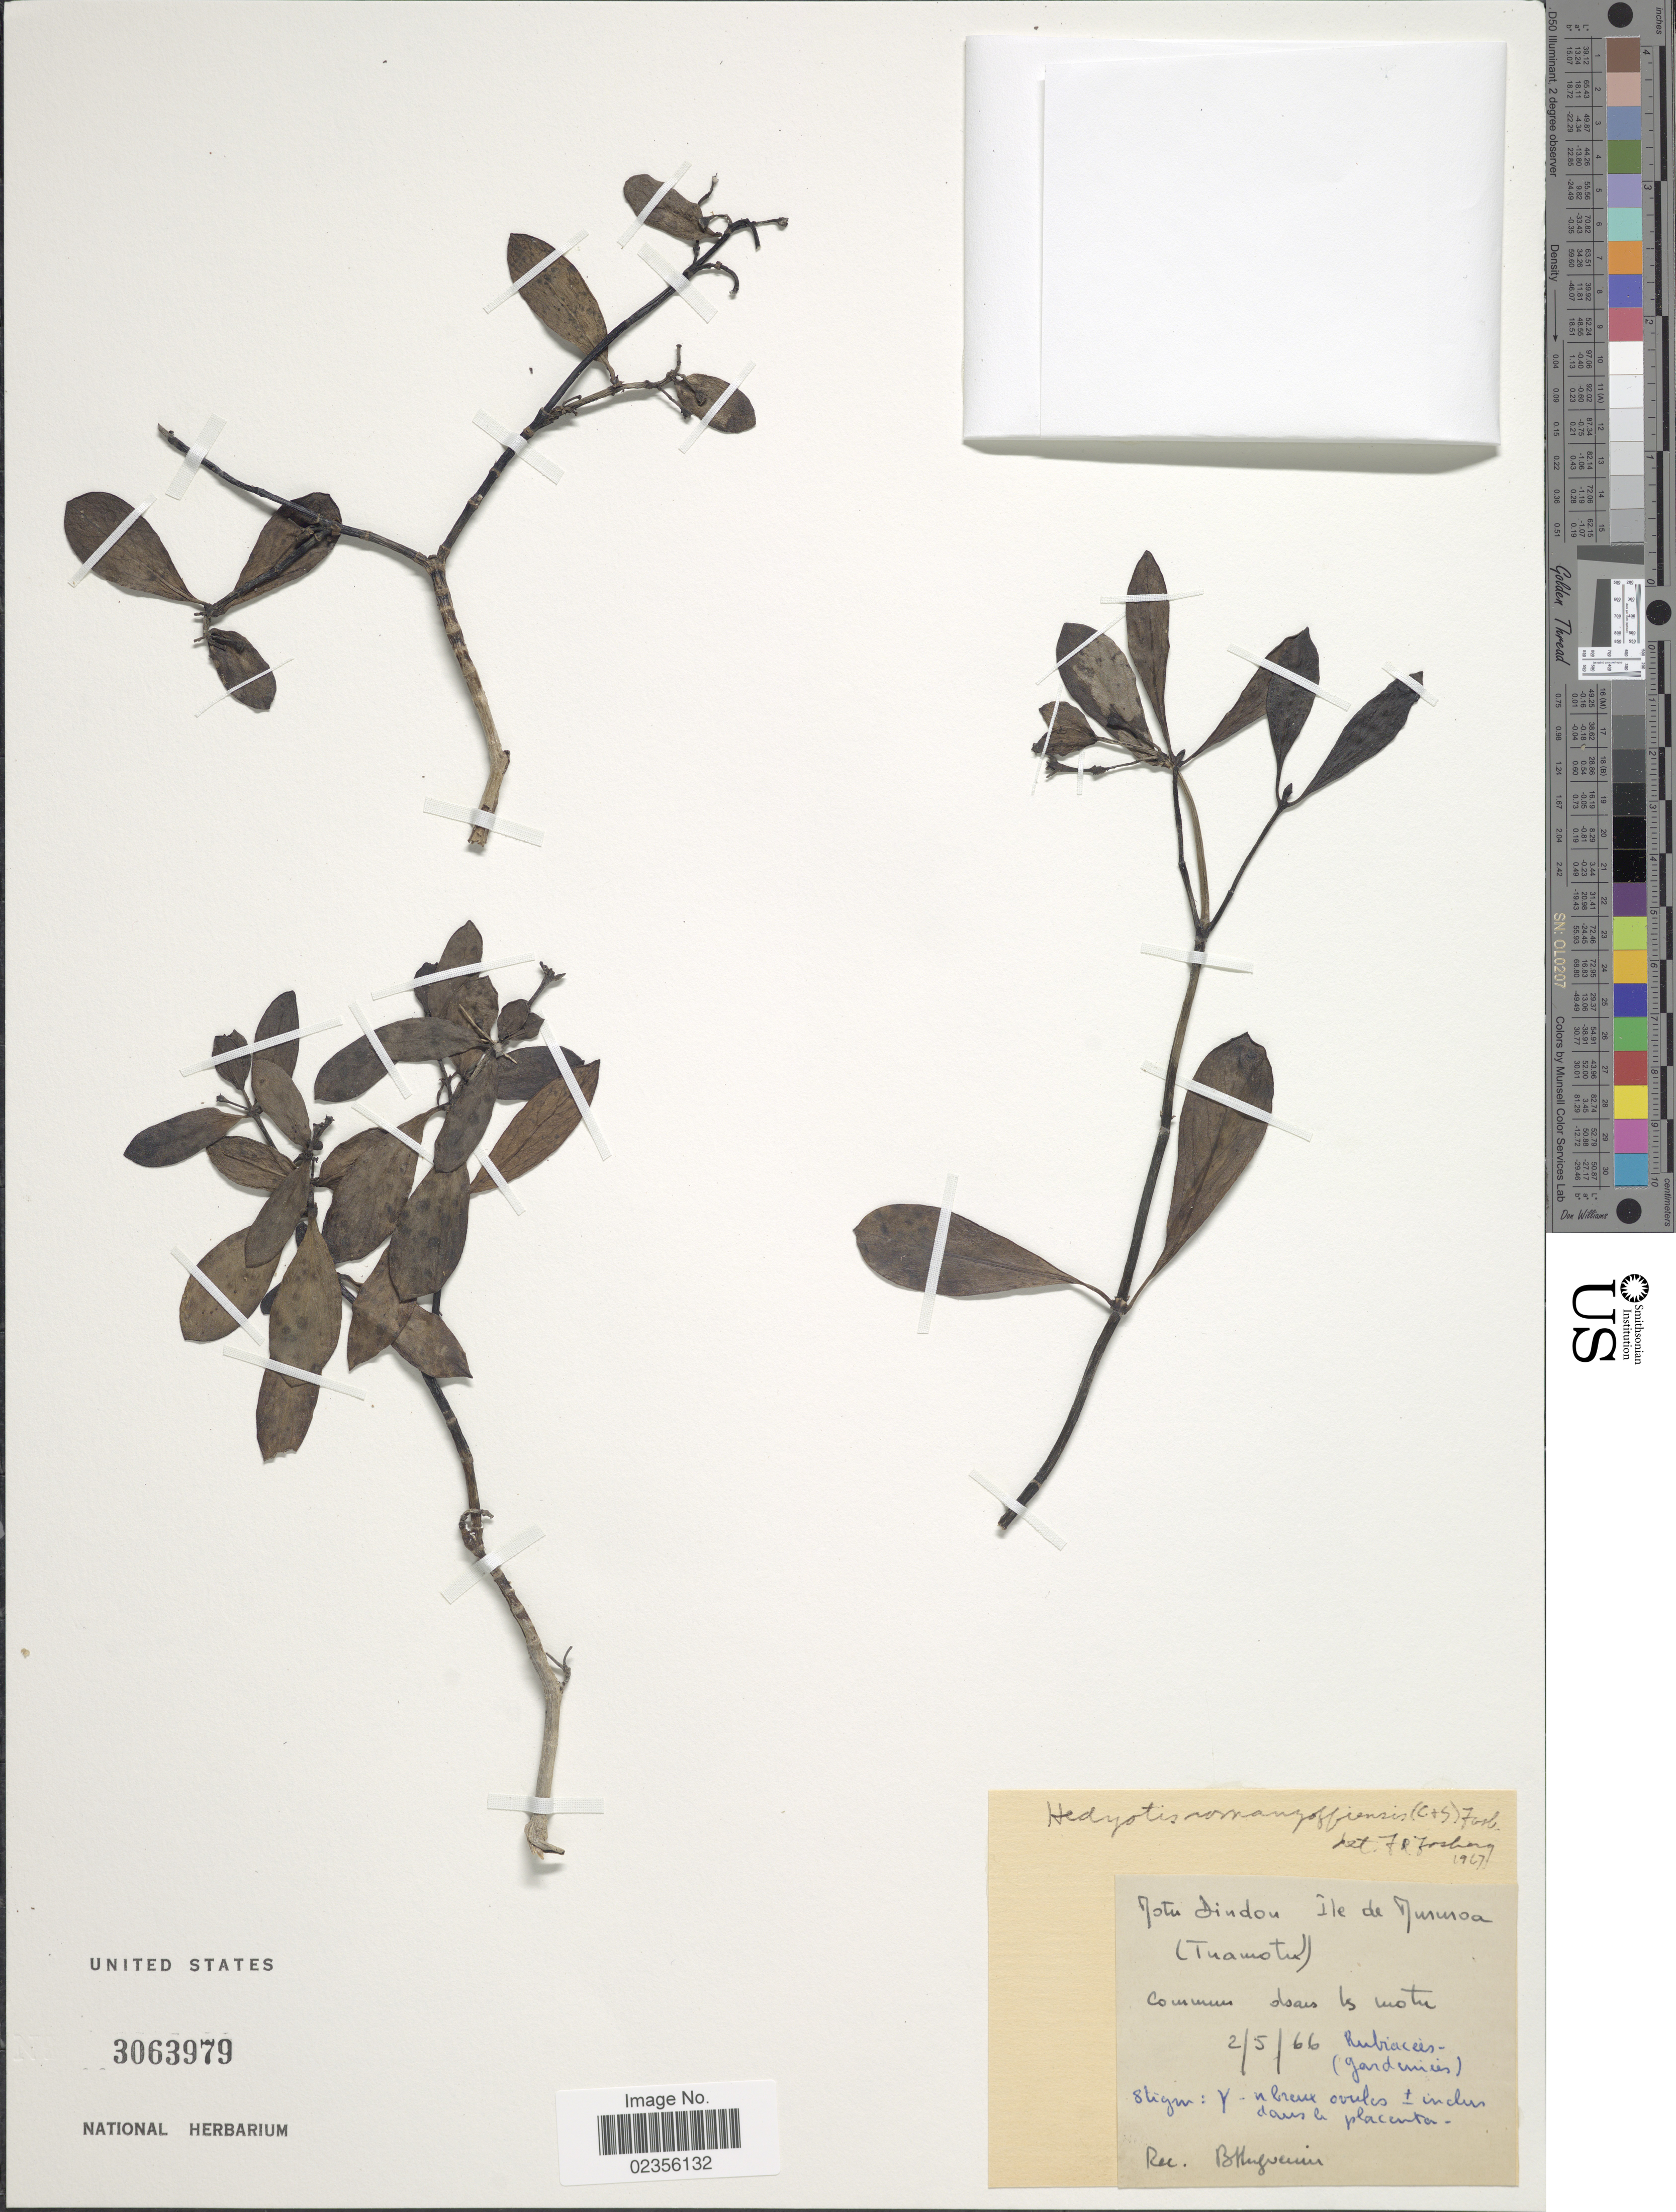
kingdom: Plantae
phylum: Tracheophyta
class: Magnoliopsida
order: Gentianales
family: Rubiaceae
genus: Kadua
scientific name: Kadua romanzoffiensis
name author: Cham. & Schltdl.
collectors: B. Huguenin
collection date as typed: Transcribed d/m/y: 2/5/66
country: French Polynesia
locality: Motu Dindou (Tuamotu); Ile de Mururoa. Commun dsais le motu [interpreted]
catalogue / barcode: US 3063979